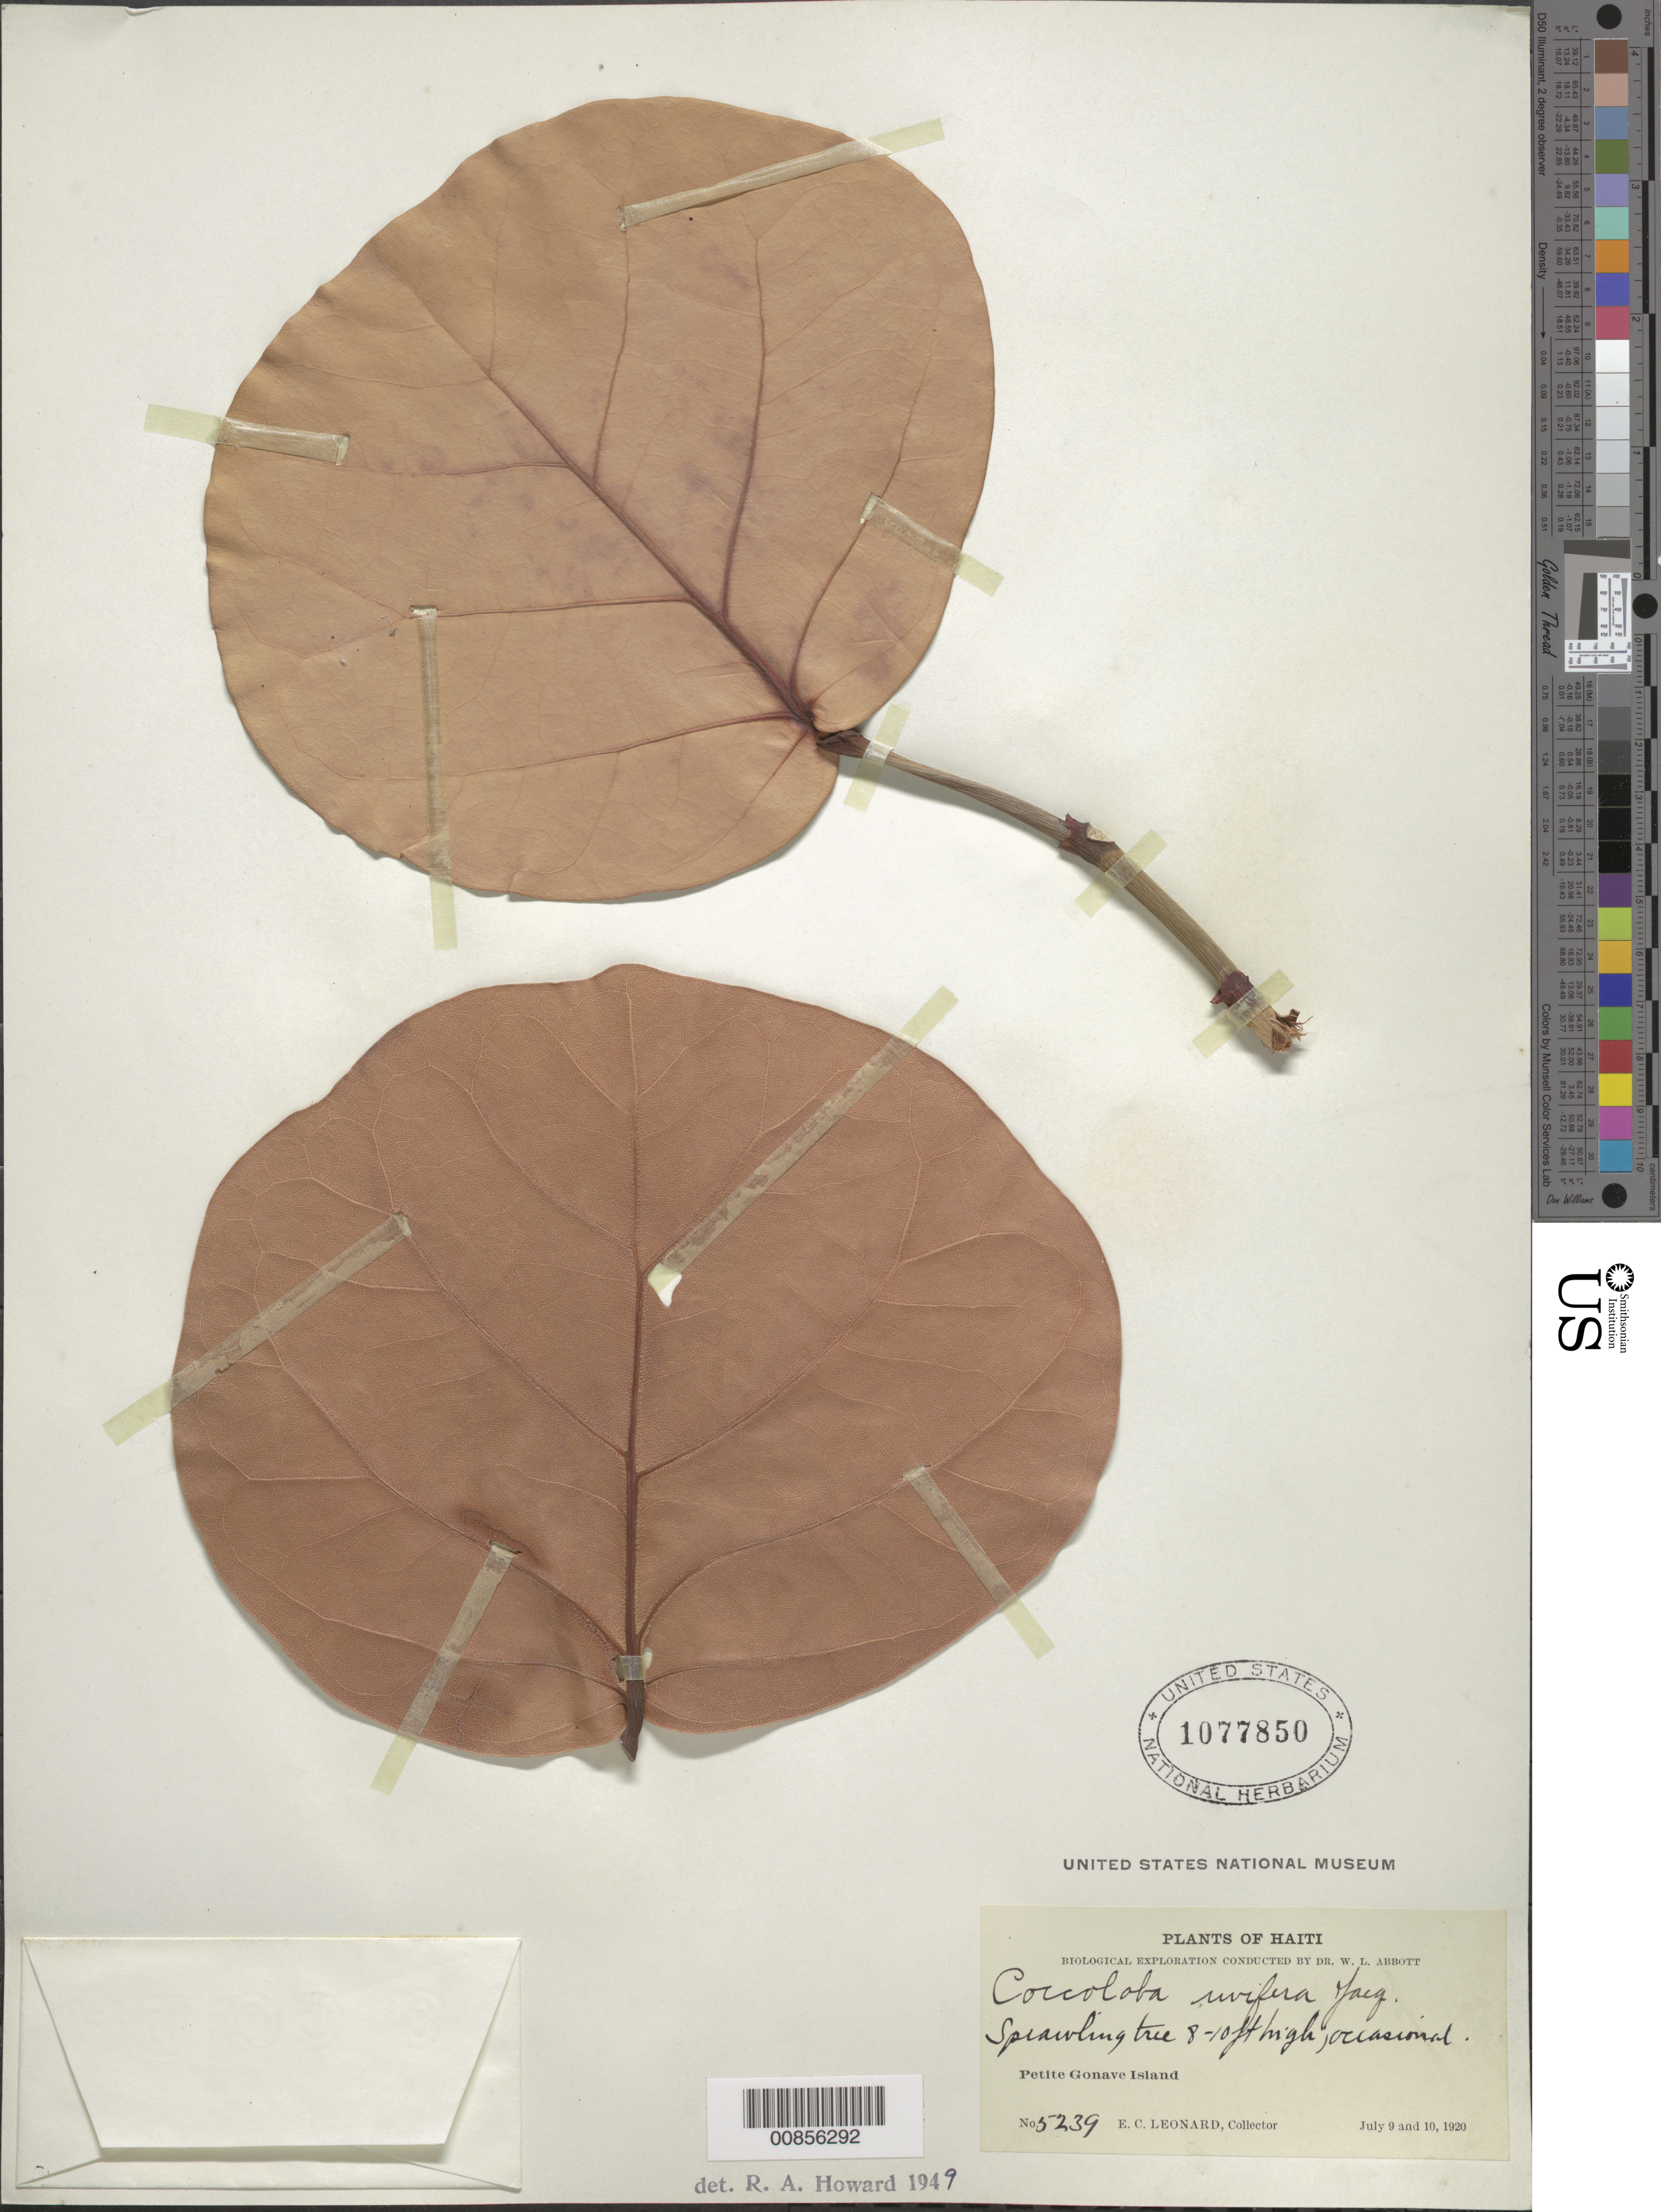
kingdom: Plantae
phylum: Tracheophyta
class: Magnoliopsida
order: Caryophyllales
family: Polygonaceae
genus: Coccoloba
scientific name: Coccoloba uvifera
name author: L.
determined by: Howard, R. A.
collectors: E. C. Leonard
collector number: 5239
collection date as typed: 09 Jul 1920 to 10 Jul 1920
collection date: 1920-07-09/1920-07-10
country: Haiti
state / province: Ouest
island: Île de la Gonâve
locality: Petite Gonave Island.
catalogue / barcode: US 1077850